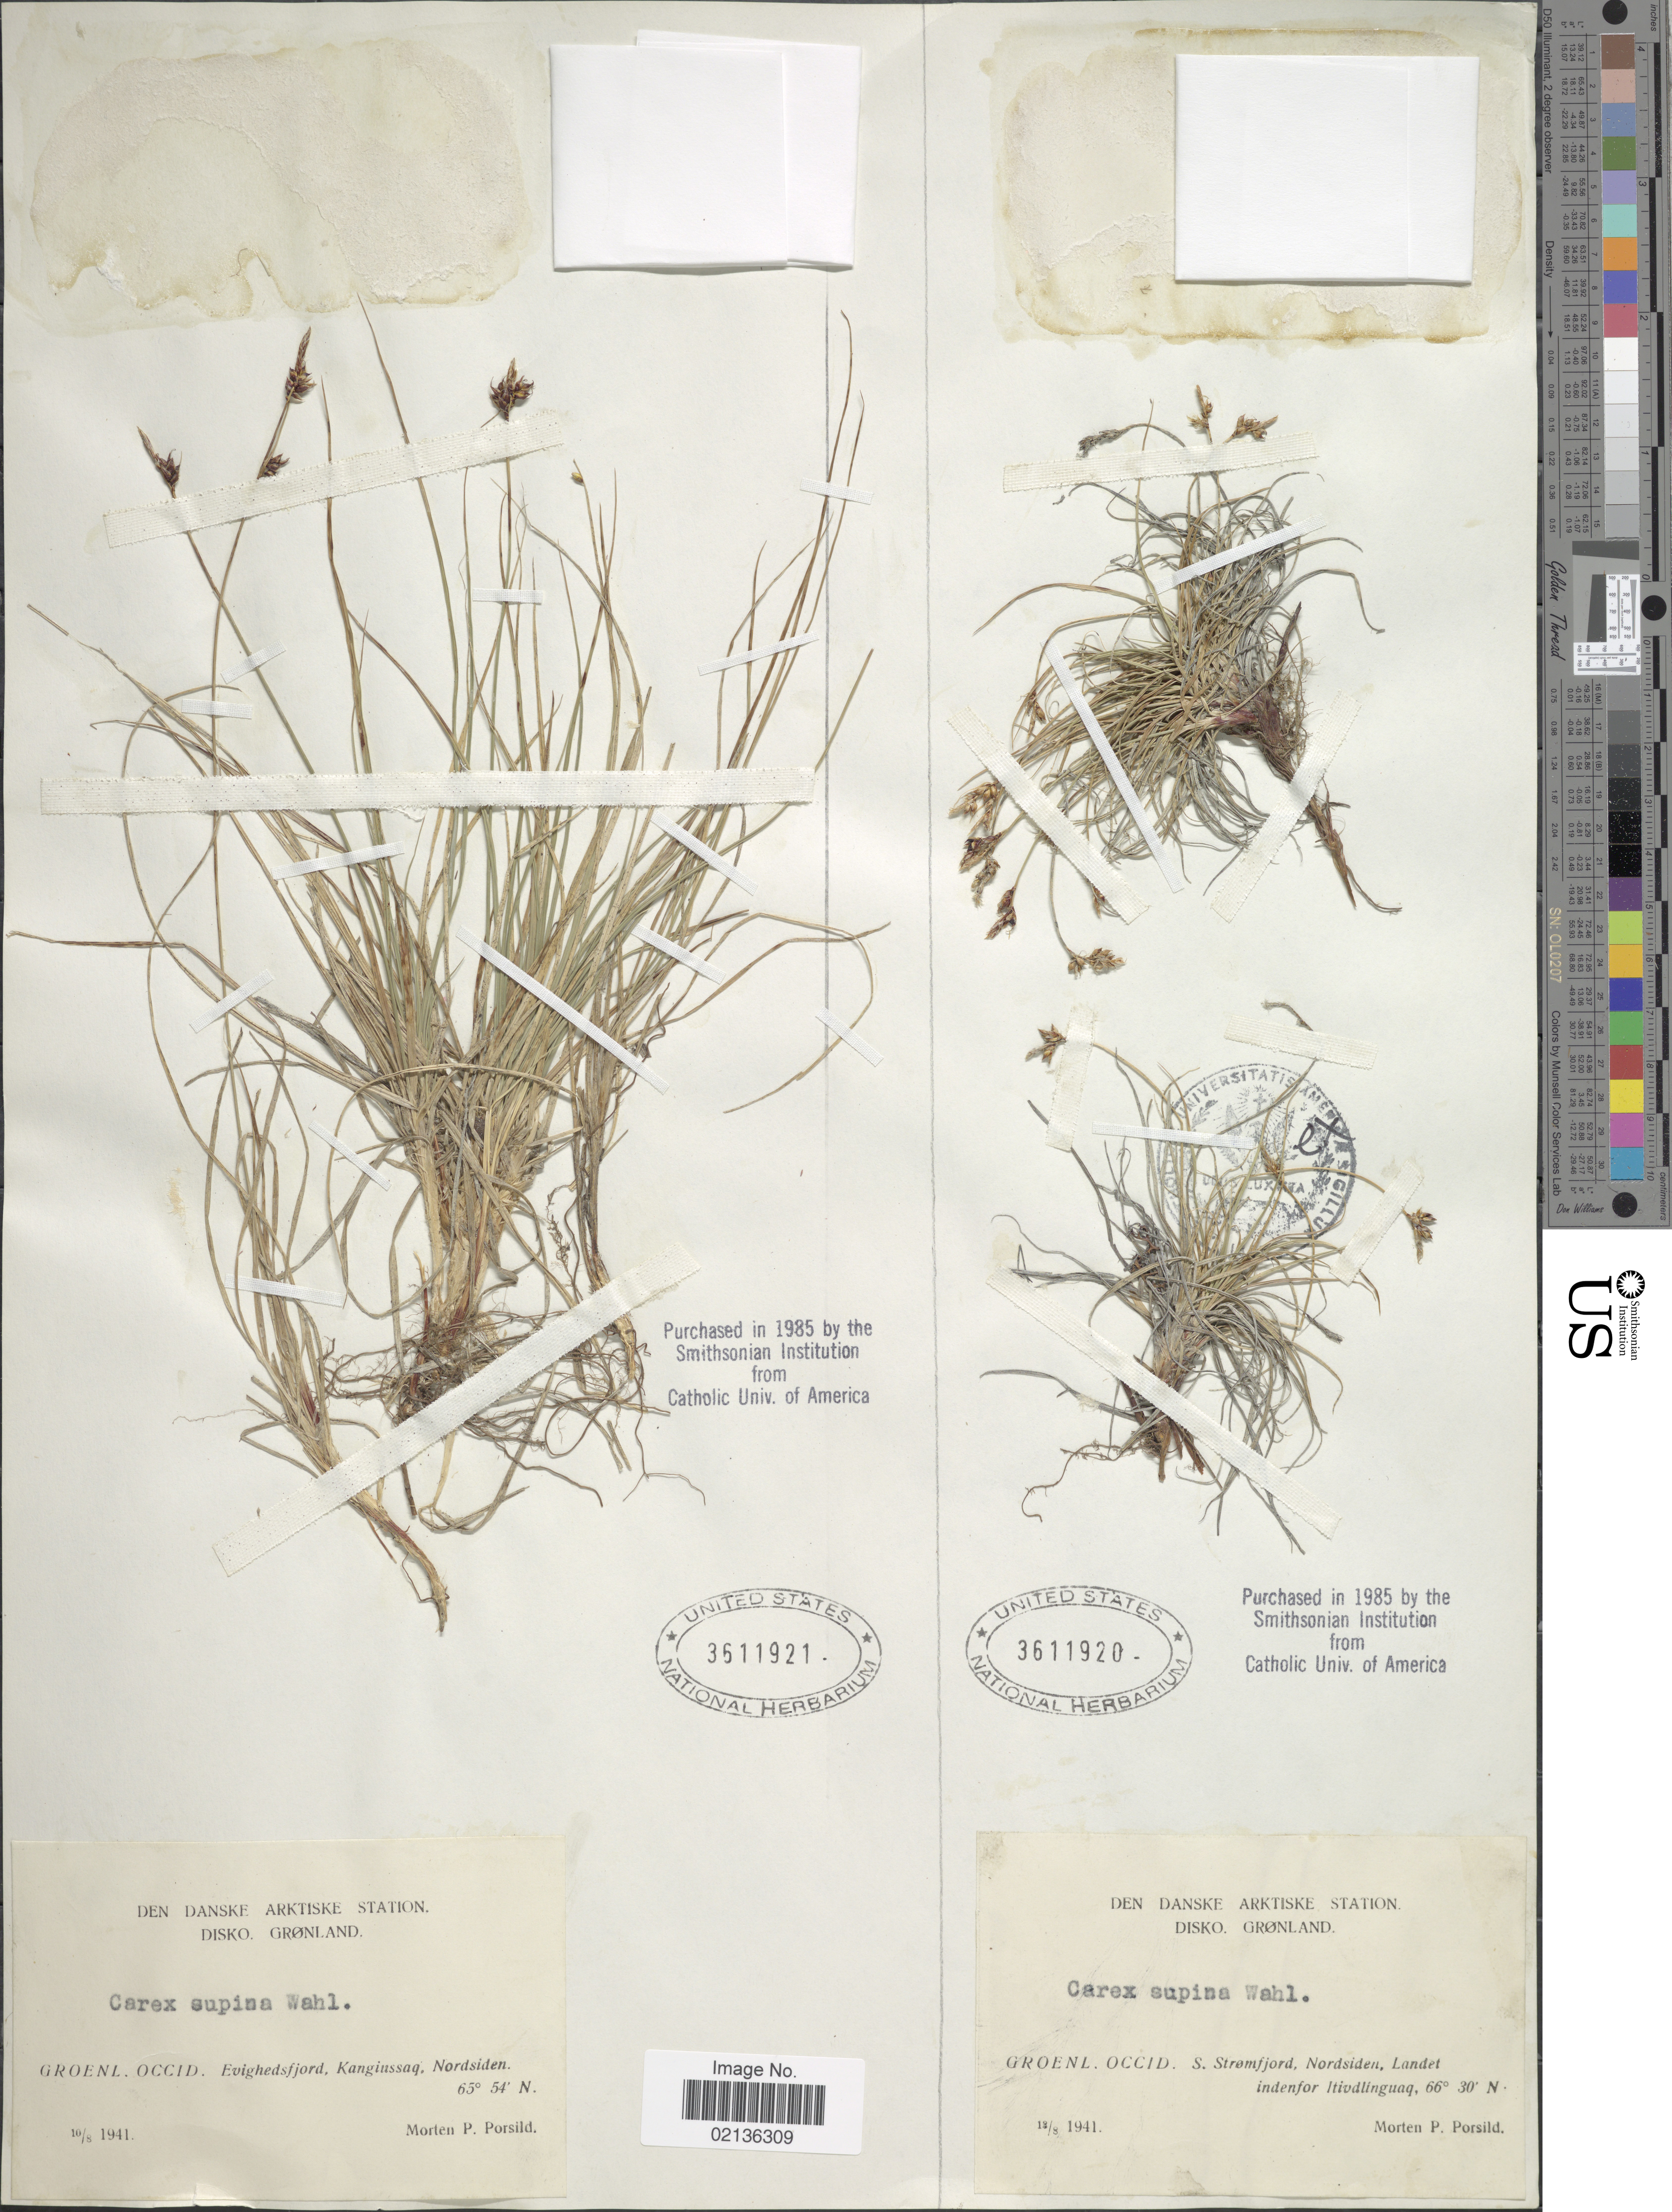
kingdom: Plantae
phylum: Tracheophyta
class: Liliopsida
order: Poales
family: Cyperaceae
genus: Carex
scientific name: Carex supina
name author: Willd. ex Wahlenb.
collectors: M. P. Porsild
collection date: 1941-08-16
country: Greenland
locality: Den Danske Arktiske Station, Disko, Grønland, Groenl. Occid., Evighedsfjord, Kanginssaq, Nordsiden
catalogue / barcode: US 3611921